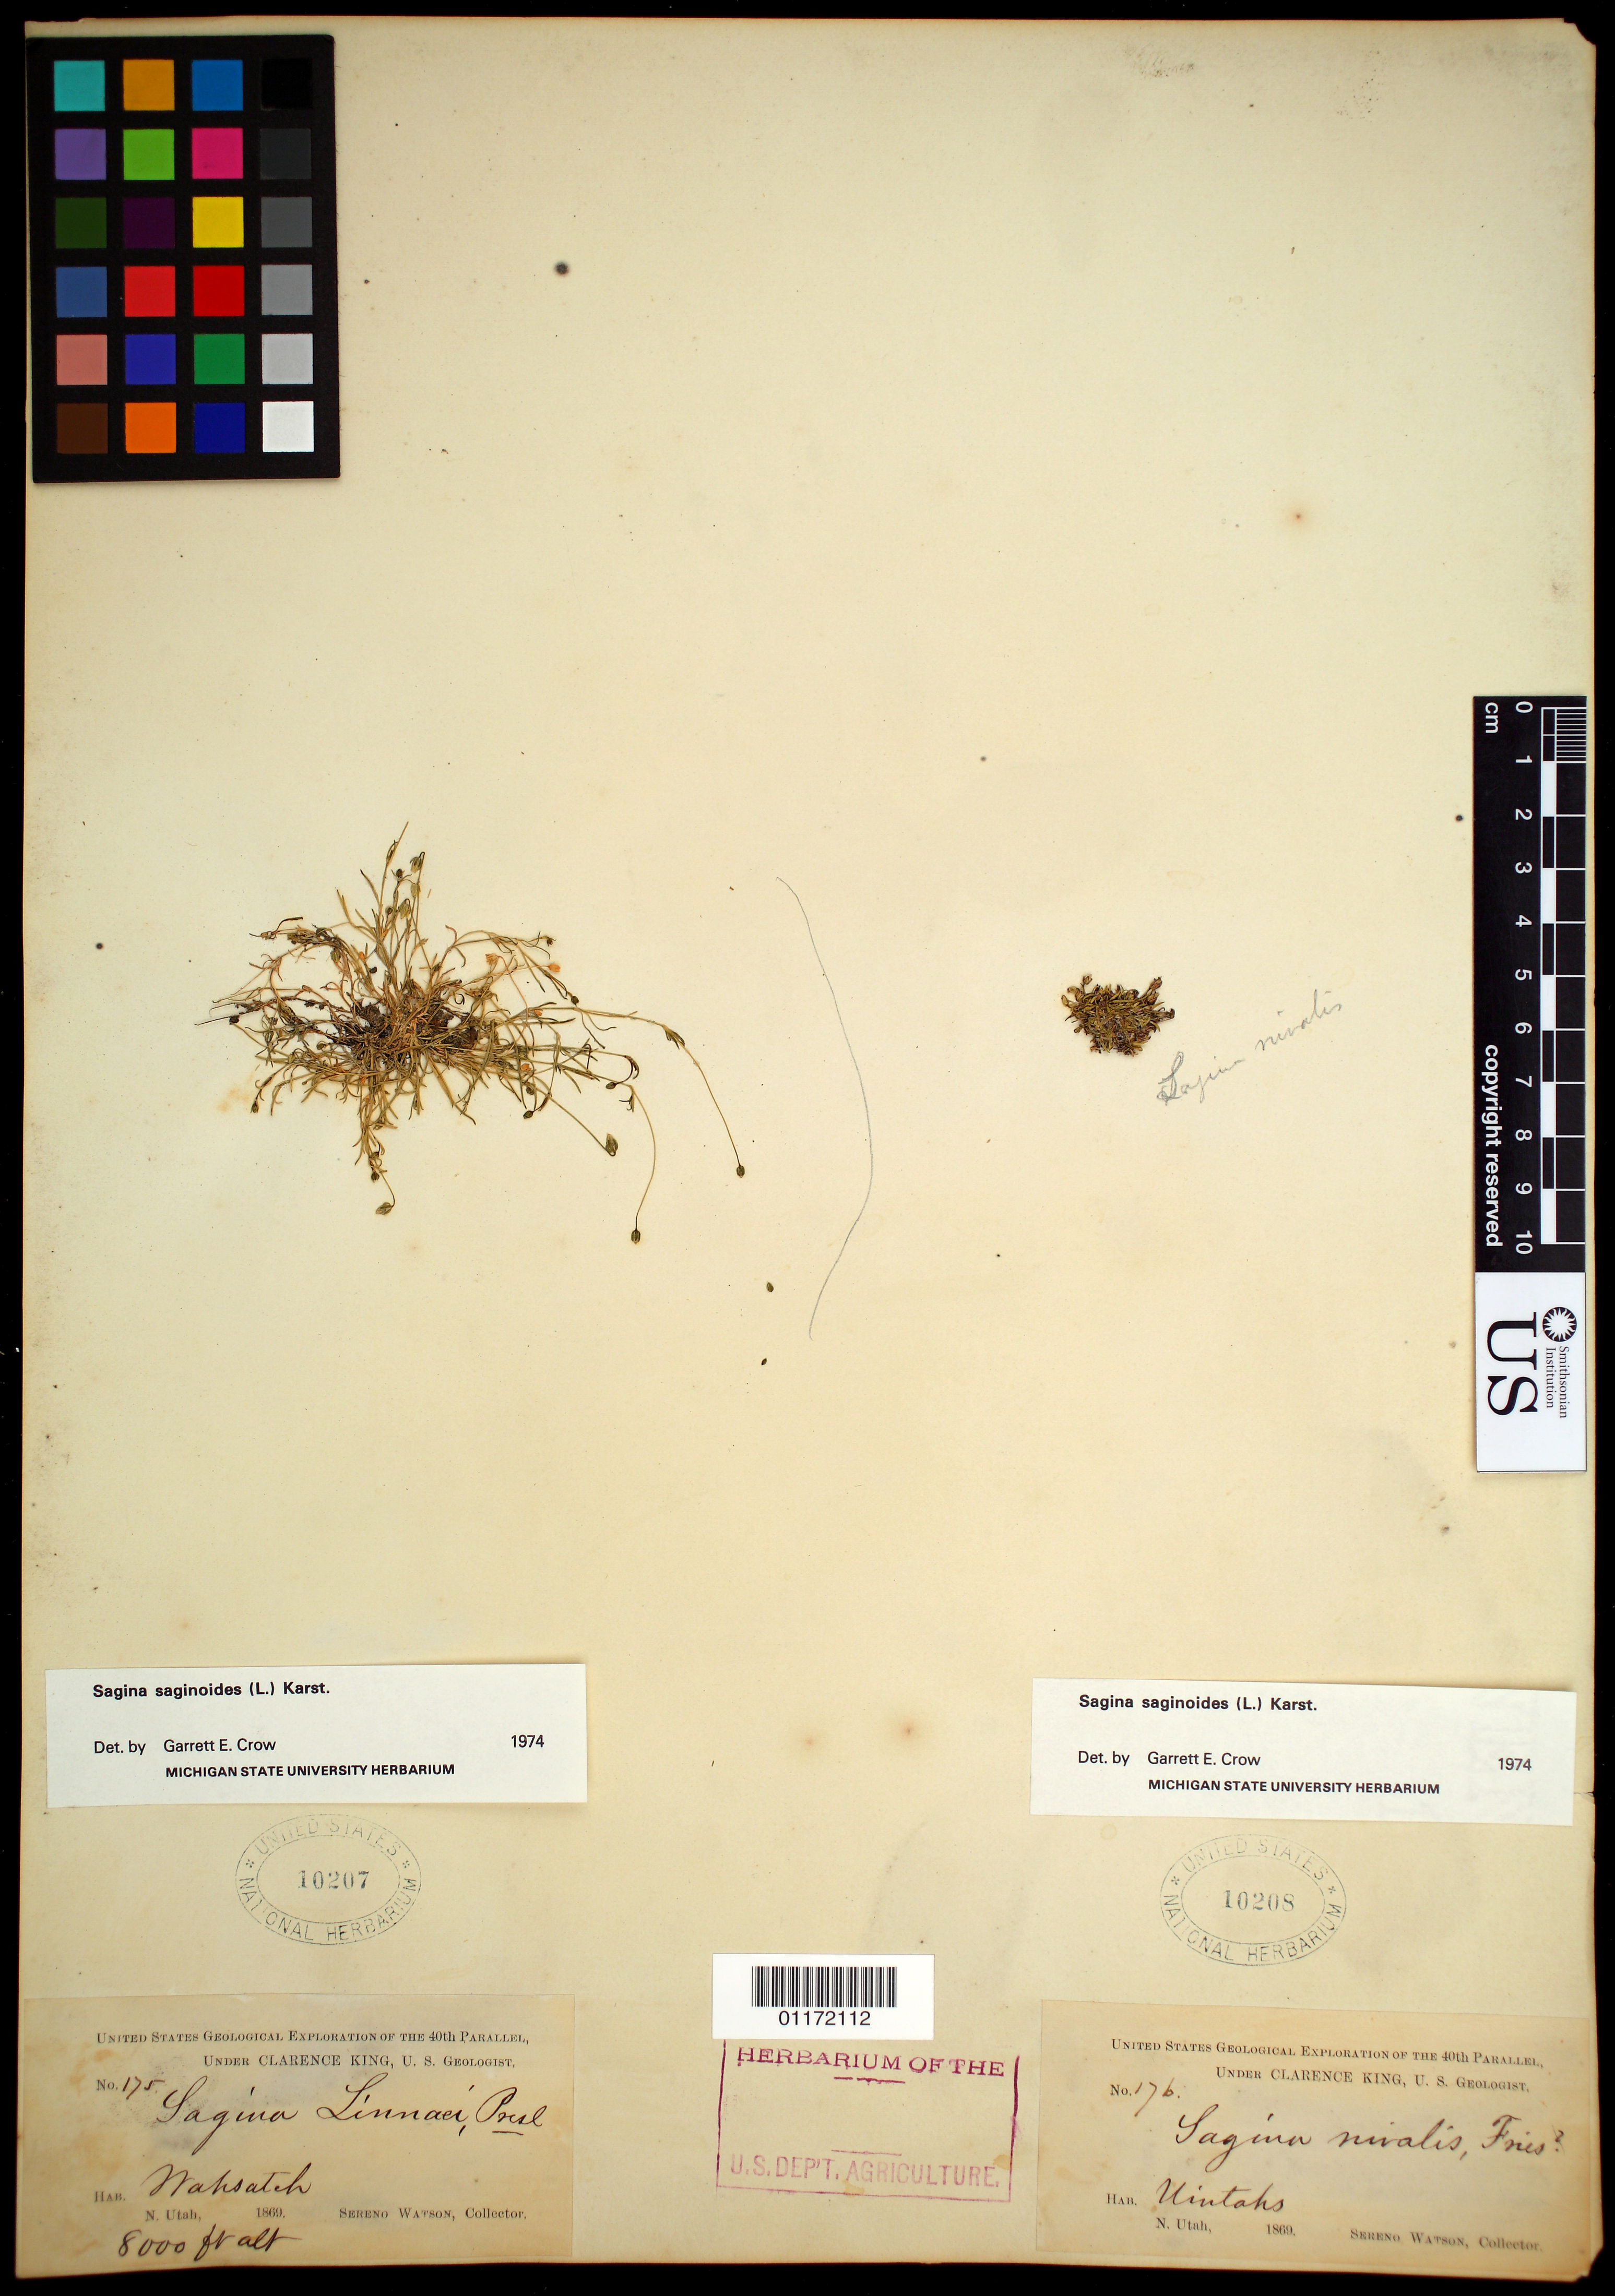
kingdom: Plantae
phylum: Tracheophyta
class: Magnoliopsida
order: Caryophyllales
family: Caryophyllaceae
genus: Sagina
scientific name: Sagina saginoides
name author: (L.) H. Karst.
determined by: Crow, G. E.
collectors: G. Vasey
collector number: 73A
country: United States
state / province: Colorado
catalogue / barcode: US 10198-3